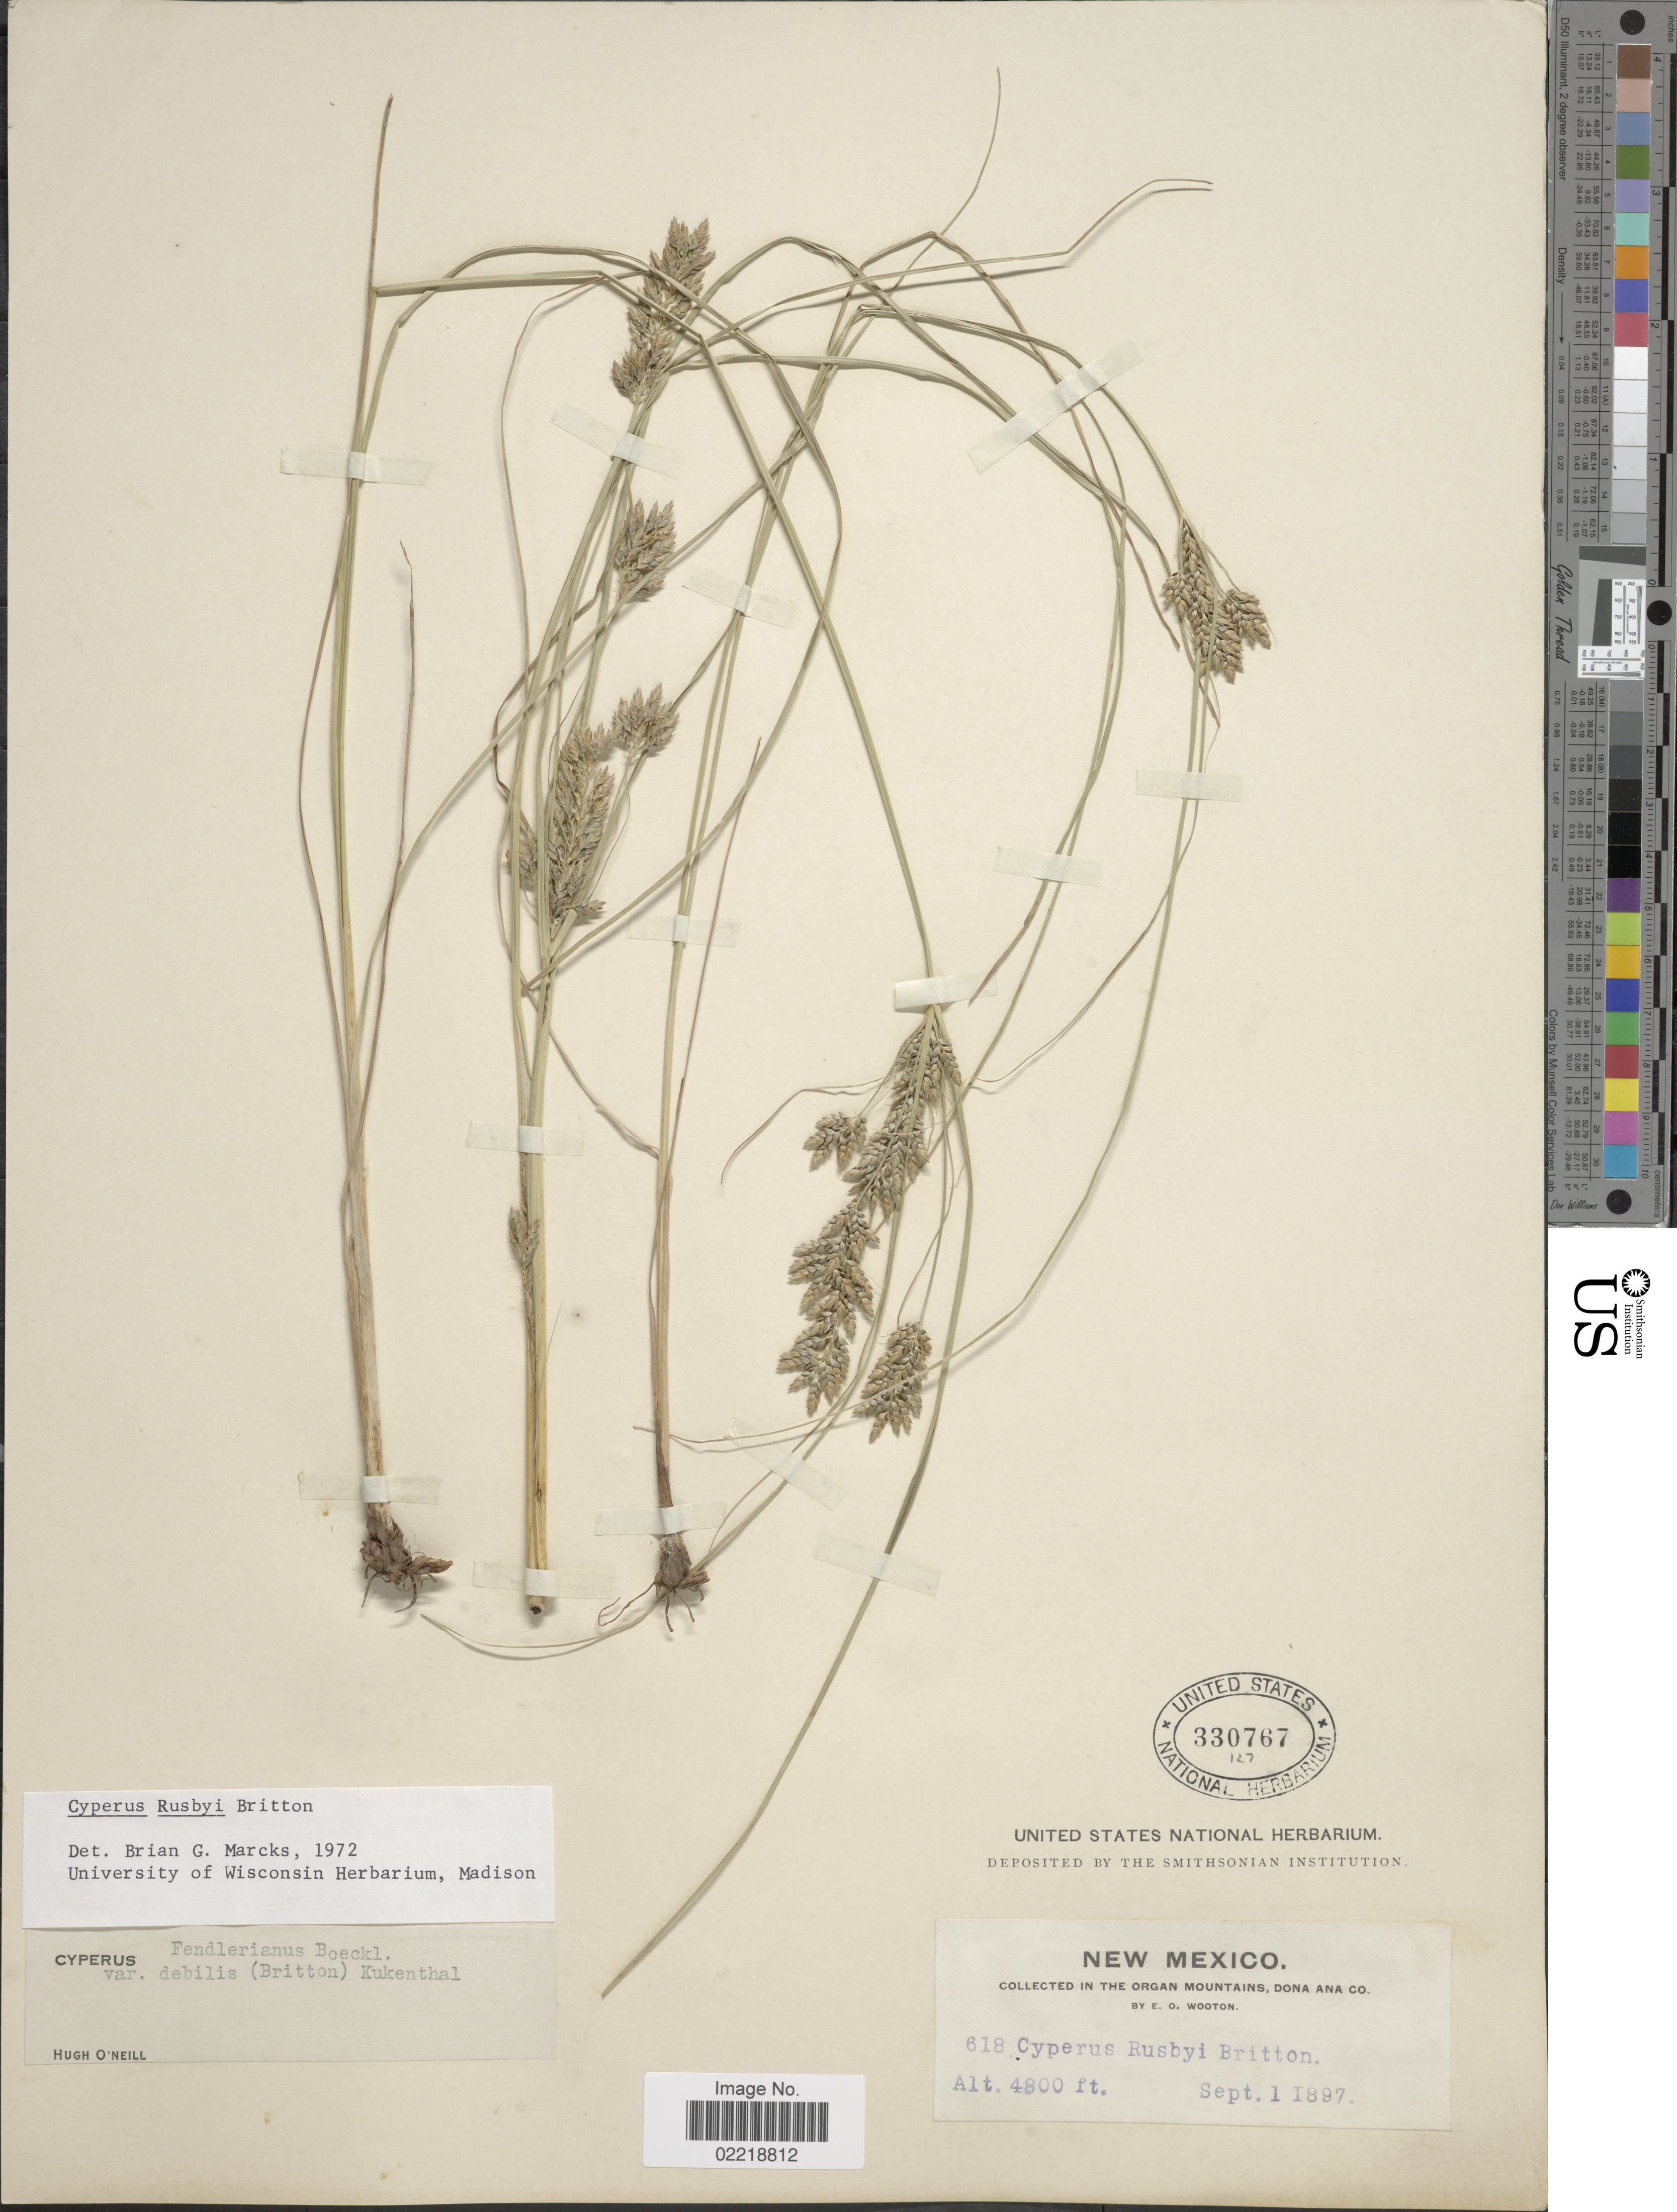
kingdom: Plantae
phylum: Tracheophyta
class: Liliopsida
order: Poales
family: Cyperaceae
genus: Cyperus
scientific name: Cyperus sphaerolepis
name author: Boeckeler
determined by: Strong, Mark T., (BOT), Smithsonian Institution - National Museum of Natural History (UNITED STATES)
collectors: E. O. Wooton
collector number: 618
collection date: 1897-09-01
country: United States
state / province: New Mexico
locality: Organ Mountains, Dona Ana Co.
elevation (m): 1463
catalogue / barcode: US 330767